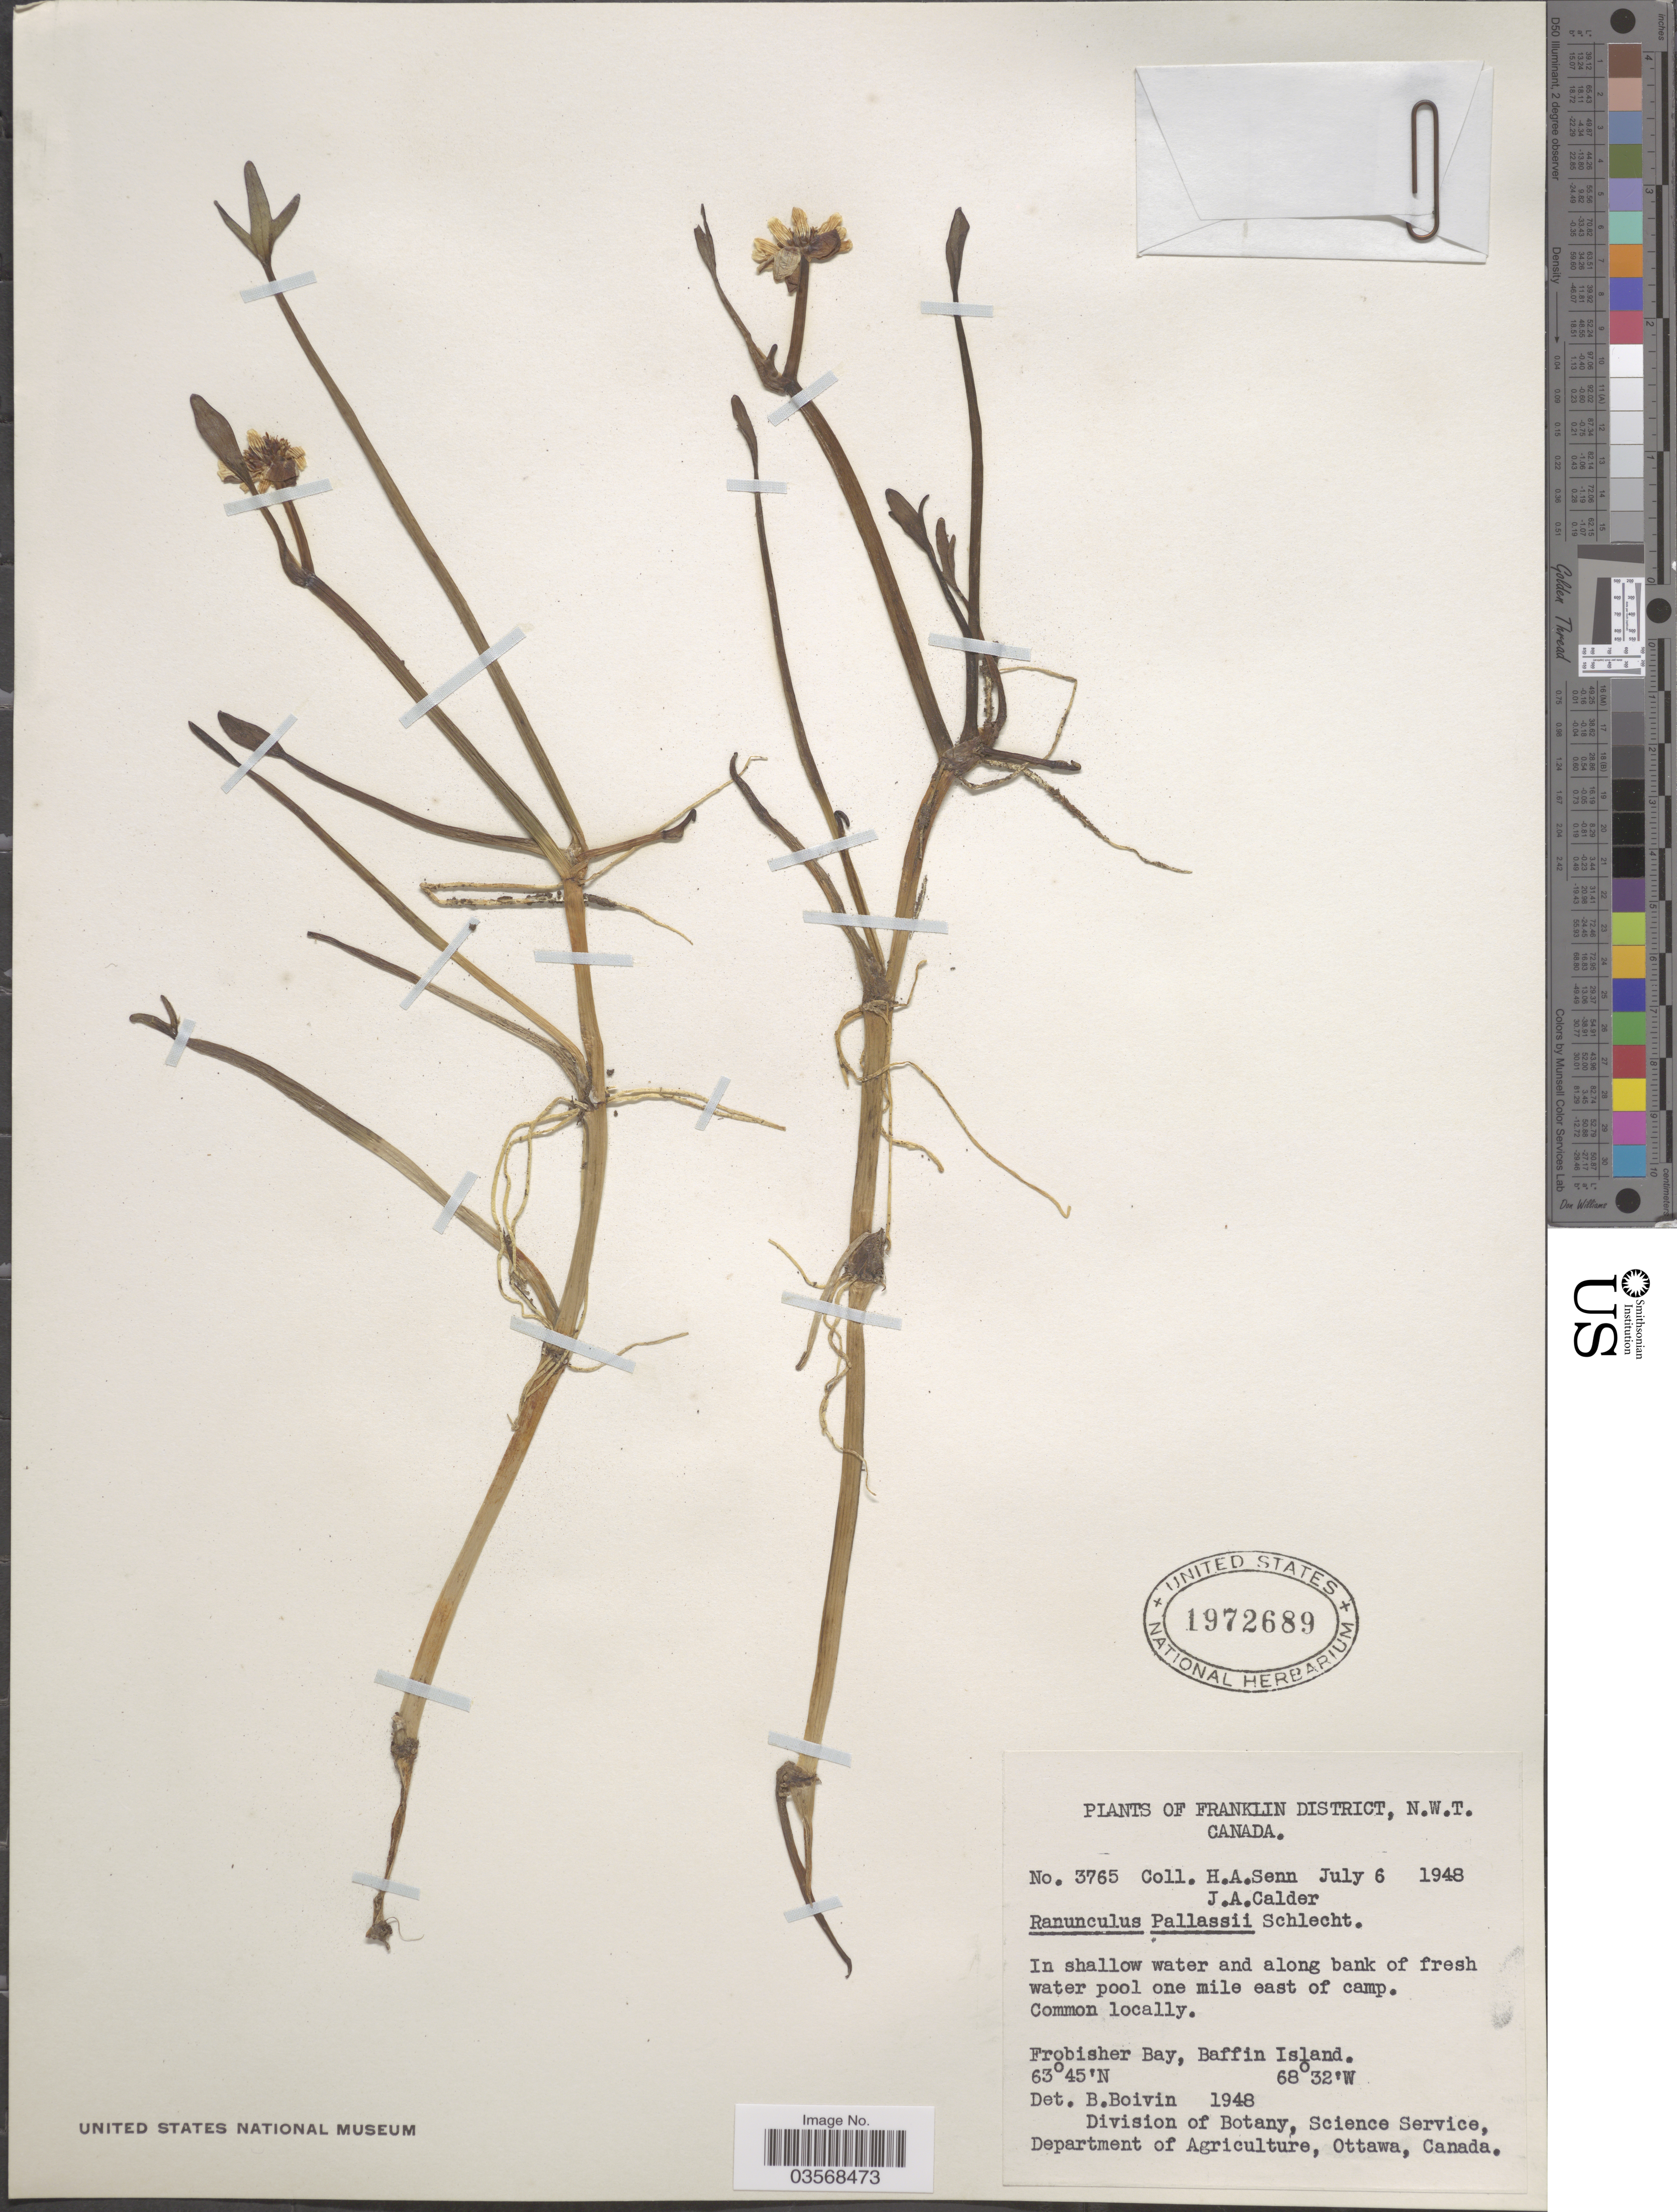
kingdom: Plantae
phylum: Tracheophyta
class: Magnoliopsida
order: Ranunculales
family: Ranunculaceae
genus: Ranunculus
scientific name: Ranunculus pallasii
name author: Schltdl.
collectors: H. Senn & J. A. Calder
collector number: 3765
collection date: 1948-07-06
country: Canada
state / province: Northwest Territories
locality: Franklin District. Frobisher Bay, Baffin Island.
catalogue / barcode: US 1972689